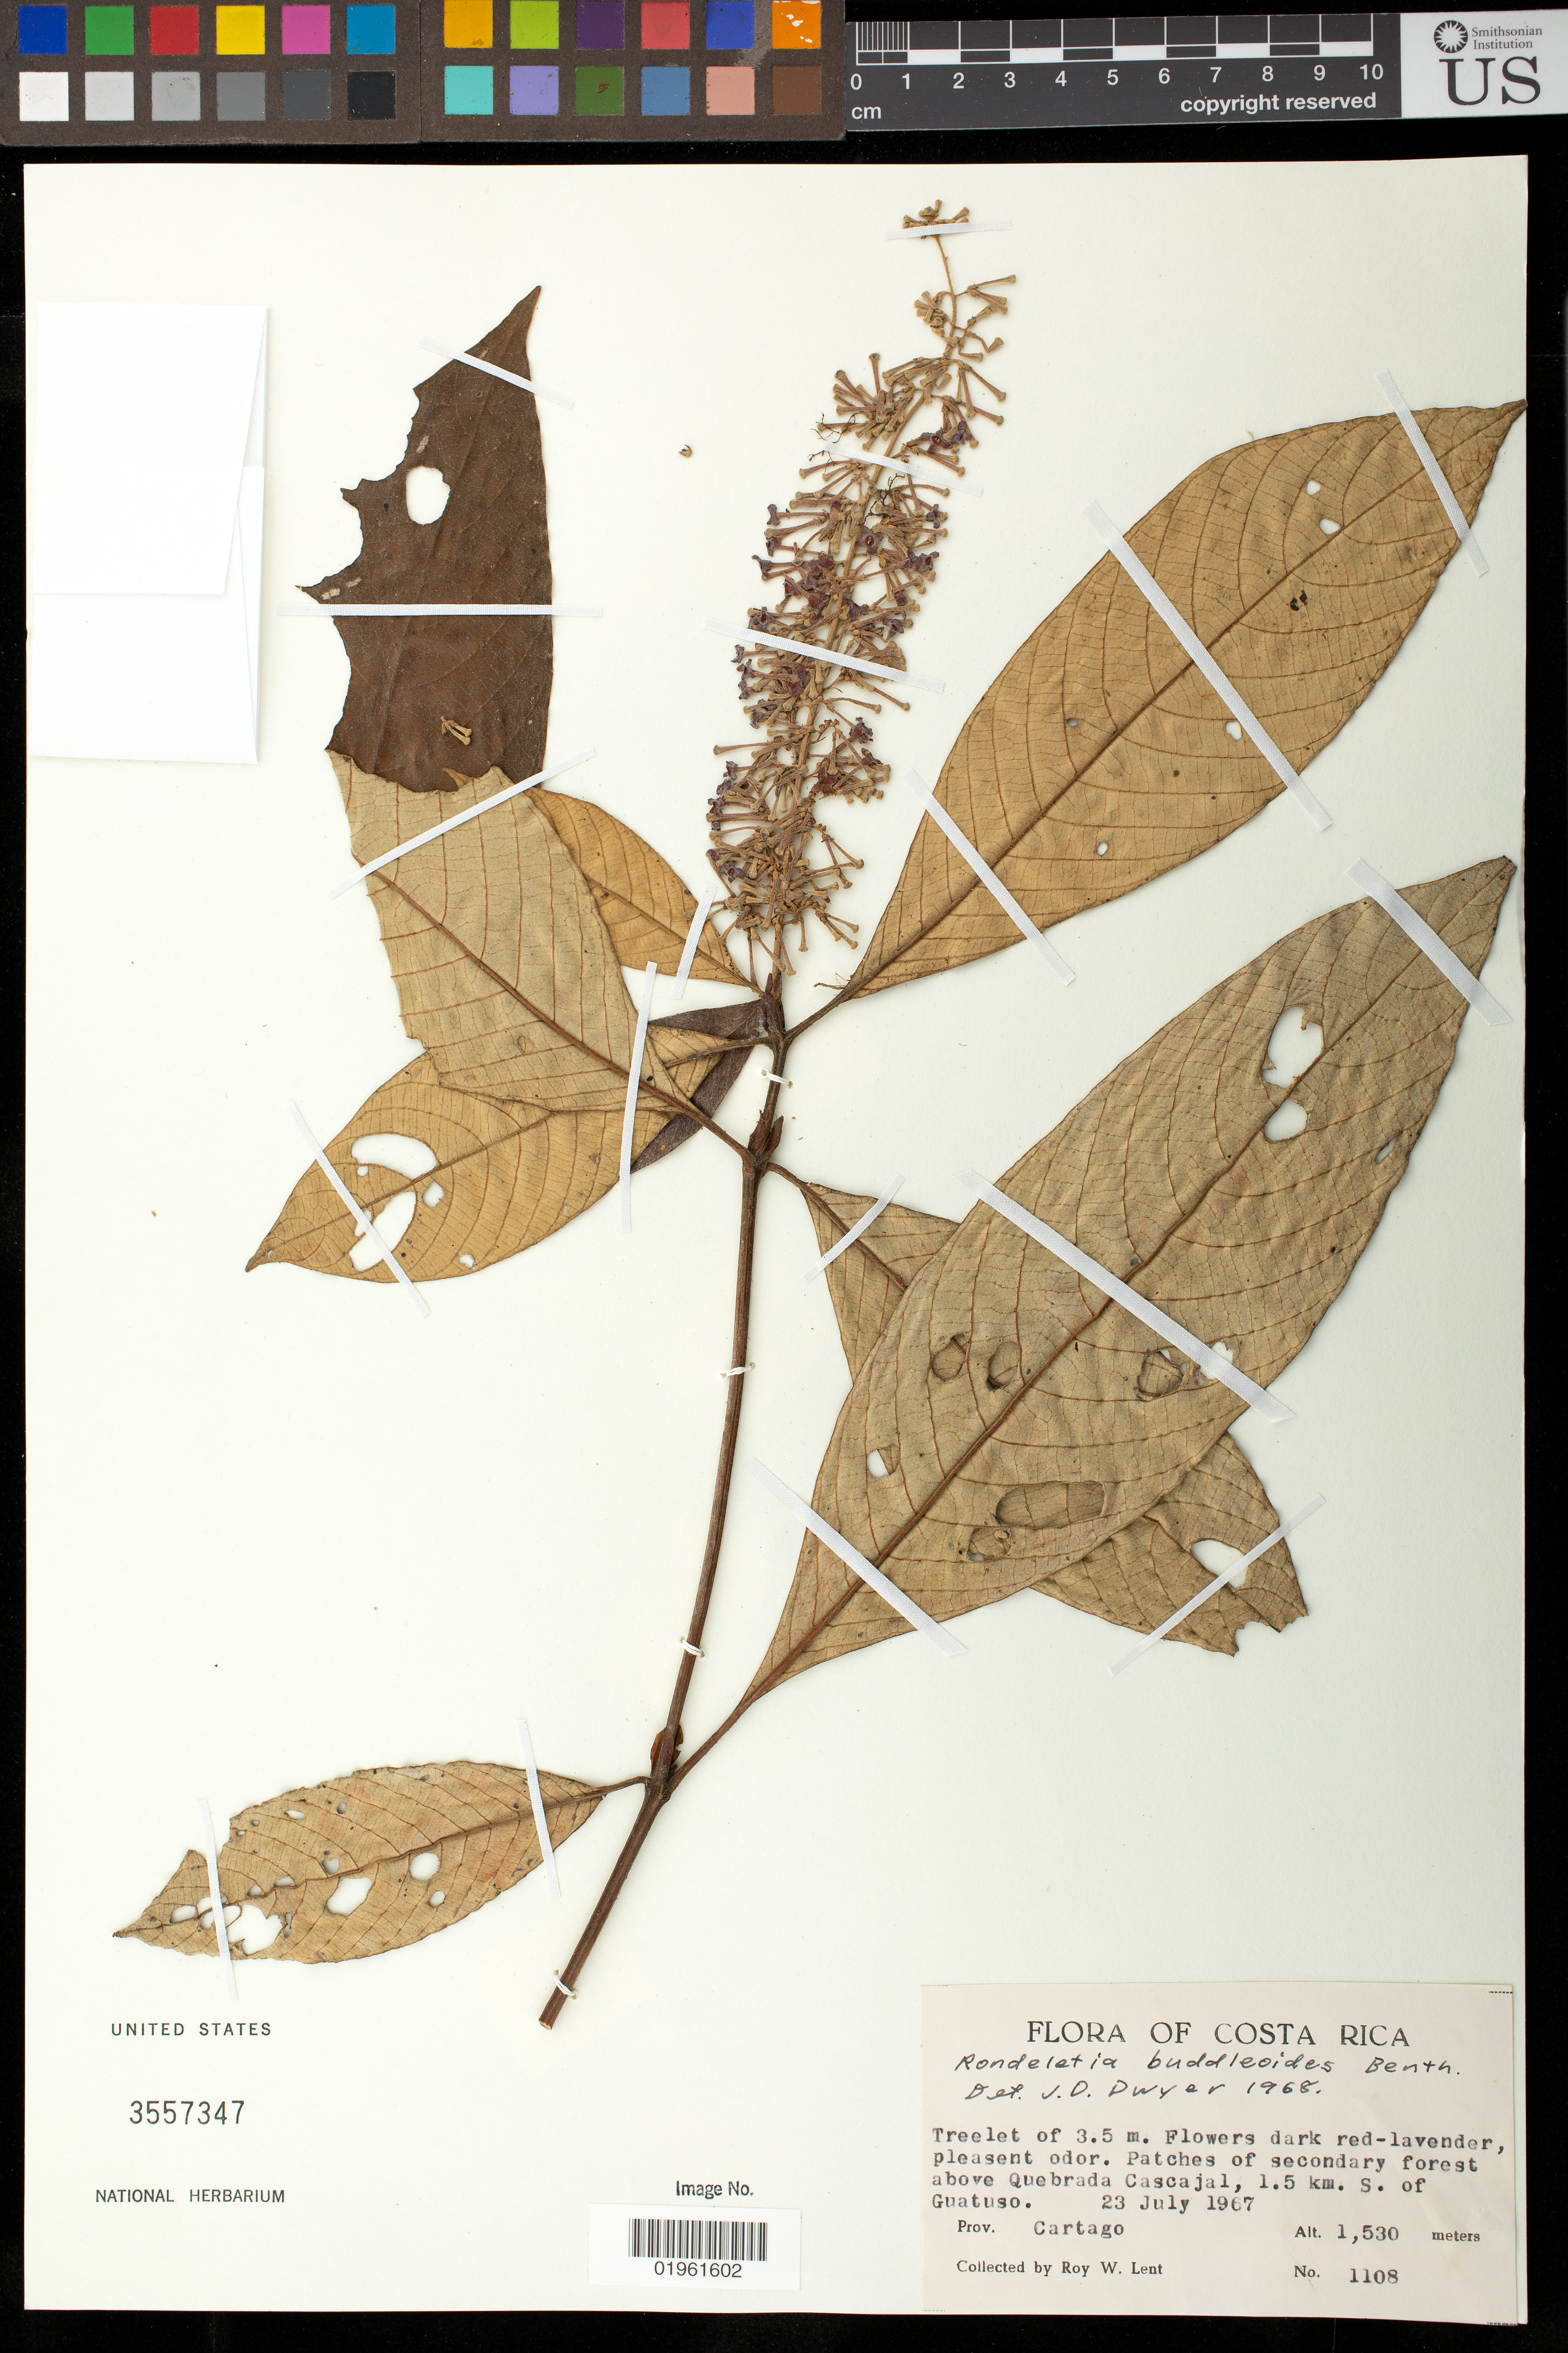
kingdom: Plantae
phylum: Tracheophyta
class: Magnoliopsida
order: Gentianales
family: Rubiaceae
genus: Rondeletia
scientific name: Rondeletia buddleioides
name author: Benth.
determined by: Dwyer, J. D., (MO), Missouri Botanical Garden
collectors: R. W. Lent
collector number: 1108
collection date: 1967-07-23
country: Costa Rica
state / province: Cartago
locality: above Quebrada Cascajal, 1.5 km S. of Guatuso.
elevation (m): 1530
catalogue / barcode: US 3557347